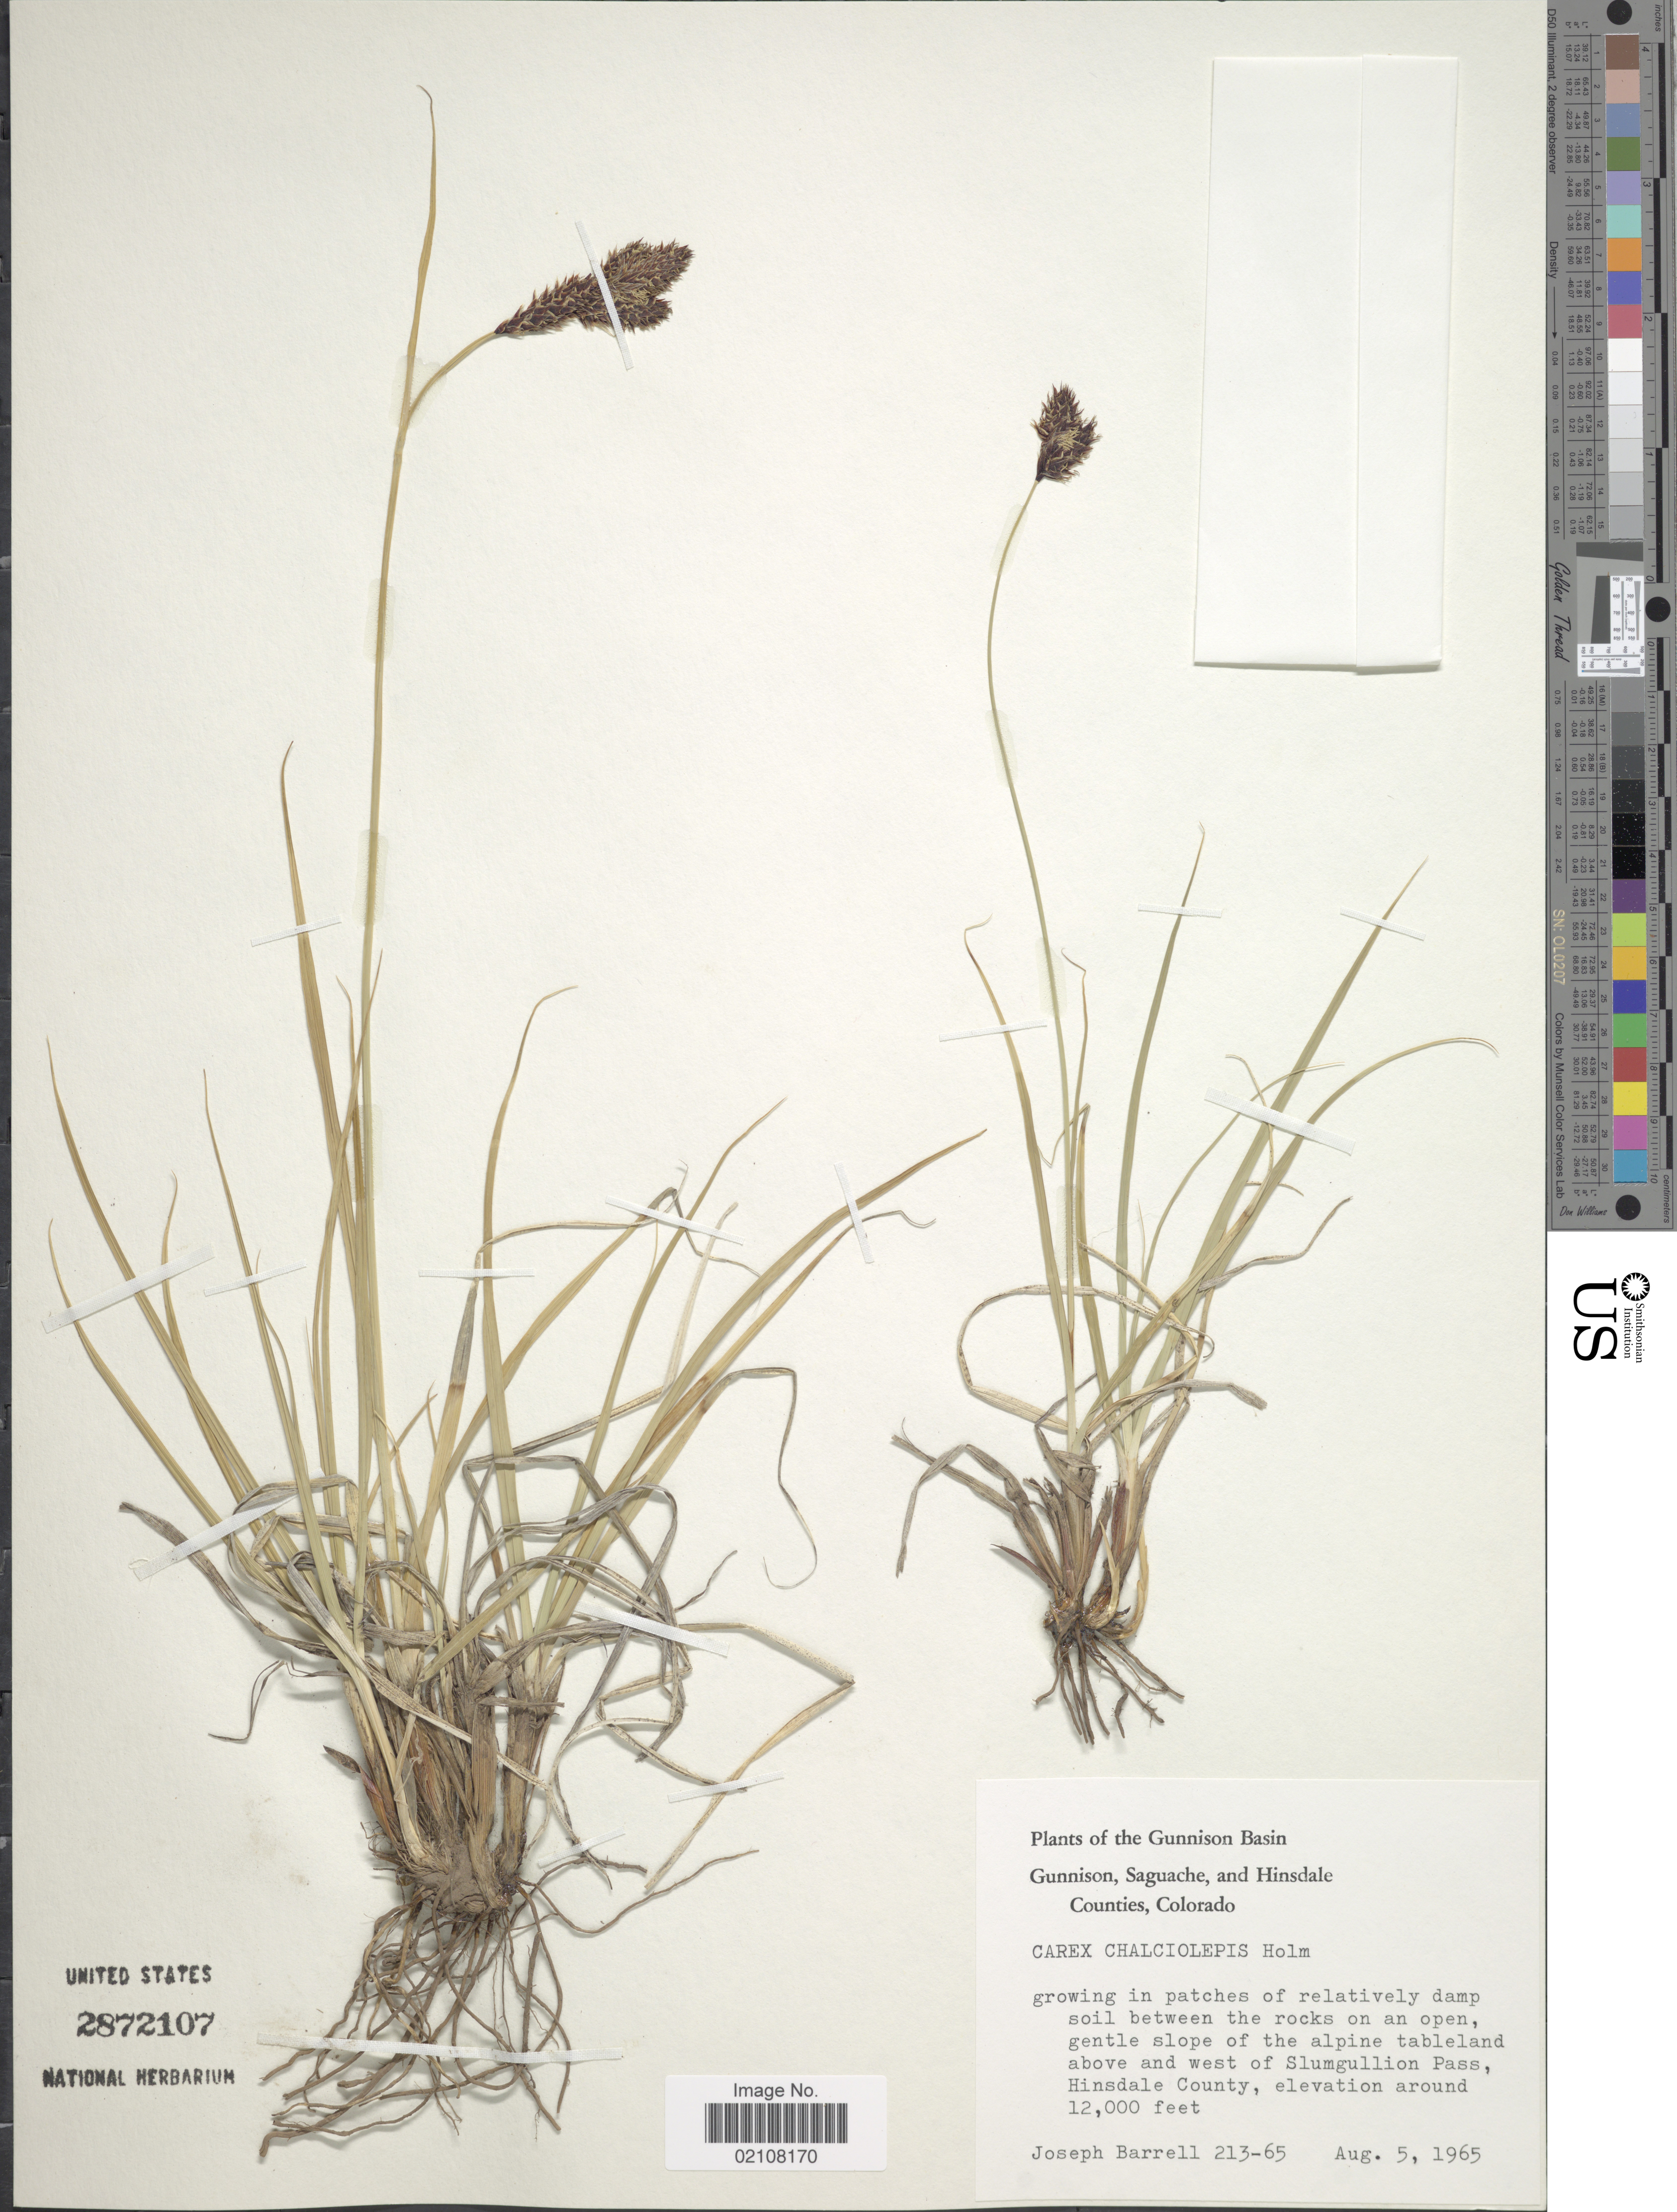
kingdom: Plantae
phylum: Tracheophyta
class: Liliopsida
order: Poales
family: Cyperaceae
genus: Carex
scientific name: Carex chalciolepis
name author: Holm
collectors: J. Barrell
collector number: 213-65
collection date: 1965-08-05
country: United States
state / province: Colorado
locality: Gunnison Basin, Gunnison, Saguache, and Hinsdale Counties, growing in patches of relatively damp soil between the rocks on an open gentle slope of the alpine tableland above and west of Slumgullion Pass, Hinsdale County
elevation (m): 3658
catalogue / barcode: US 2872107